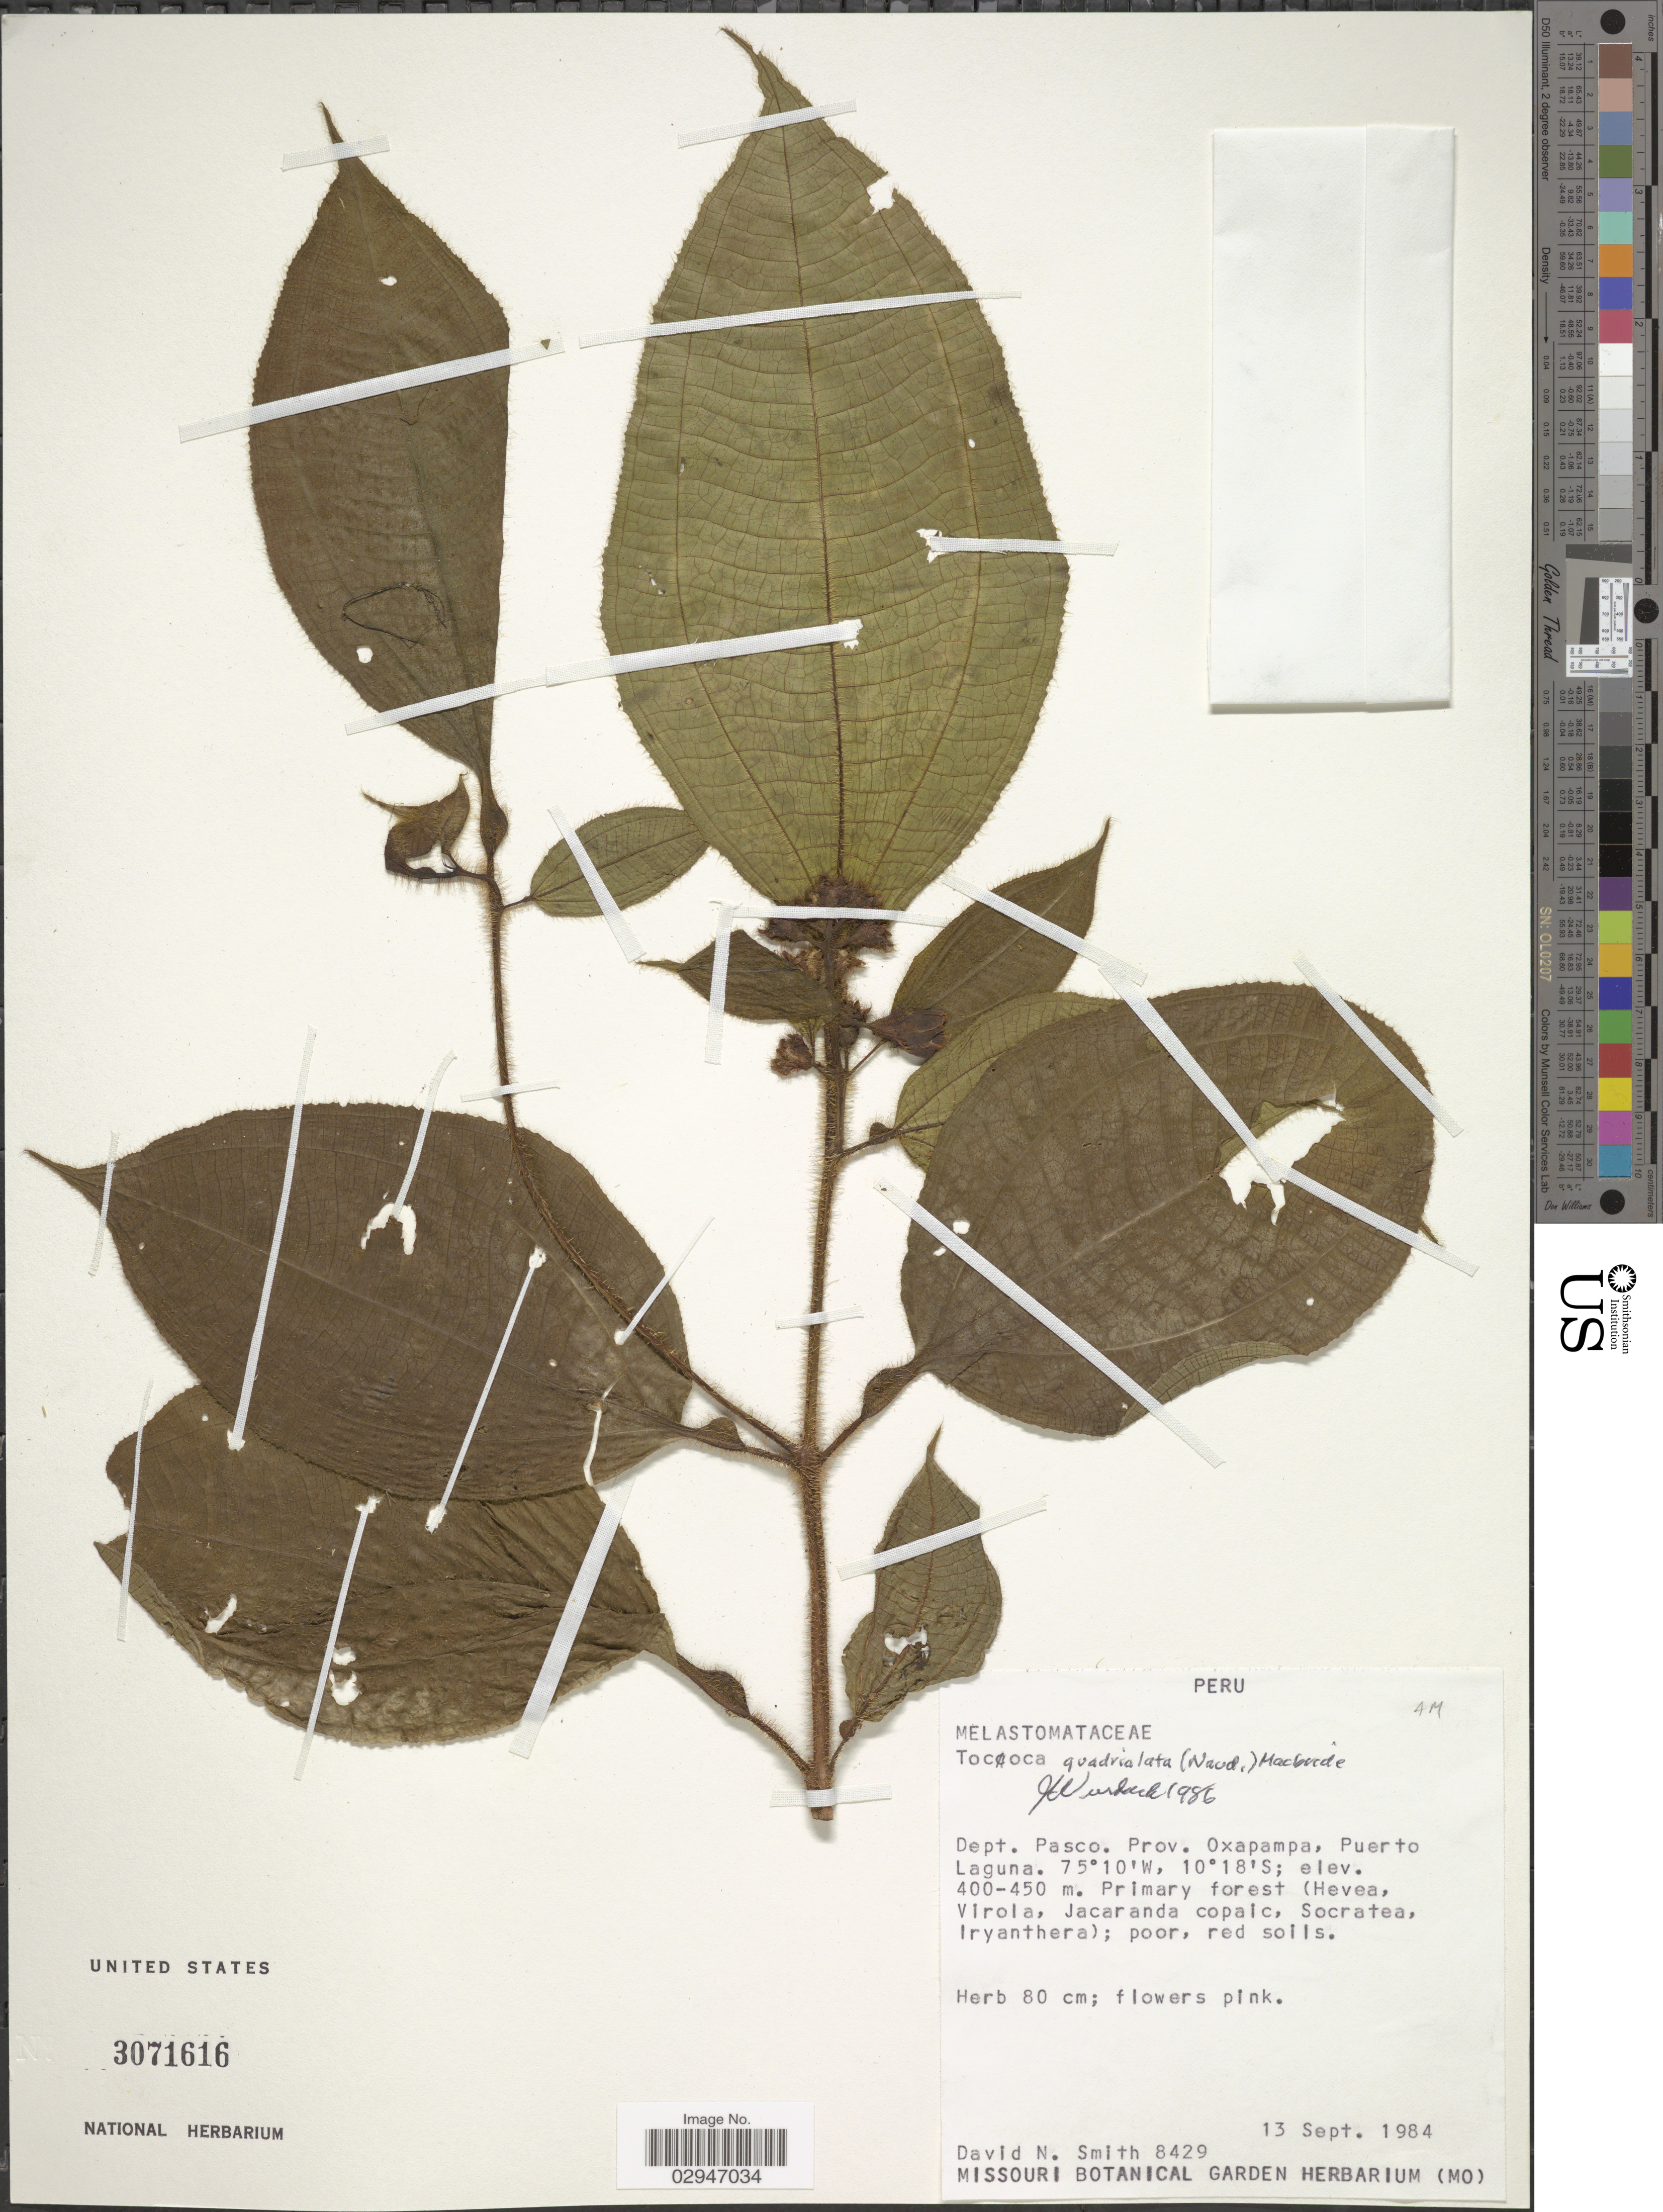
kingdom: Plantae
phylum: Tracheophyta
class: Magnoliopsida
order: Myrtales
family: Melastomataceae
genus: Tococa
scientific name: Tococa quadrialata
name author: (Naudin) J.F. Macbr.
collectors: D. Smith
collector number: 8429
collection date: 1984-09-13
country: Peru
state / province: Pasco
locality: Dept. Pasco. Prov. Oxapampa, Puerto Laguna.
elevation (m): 400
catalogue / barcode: US 3071616